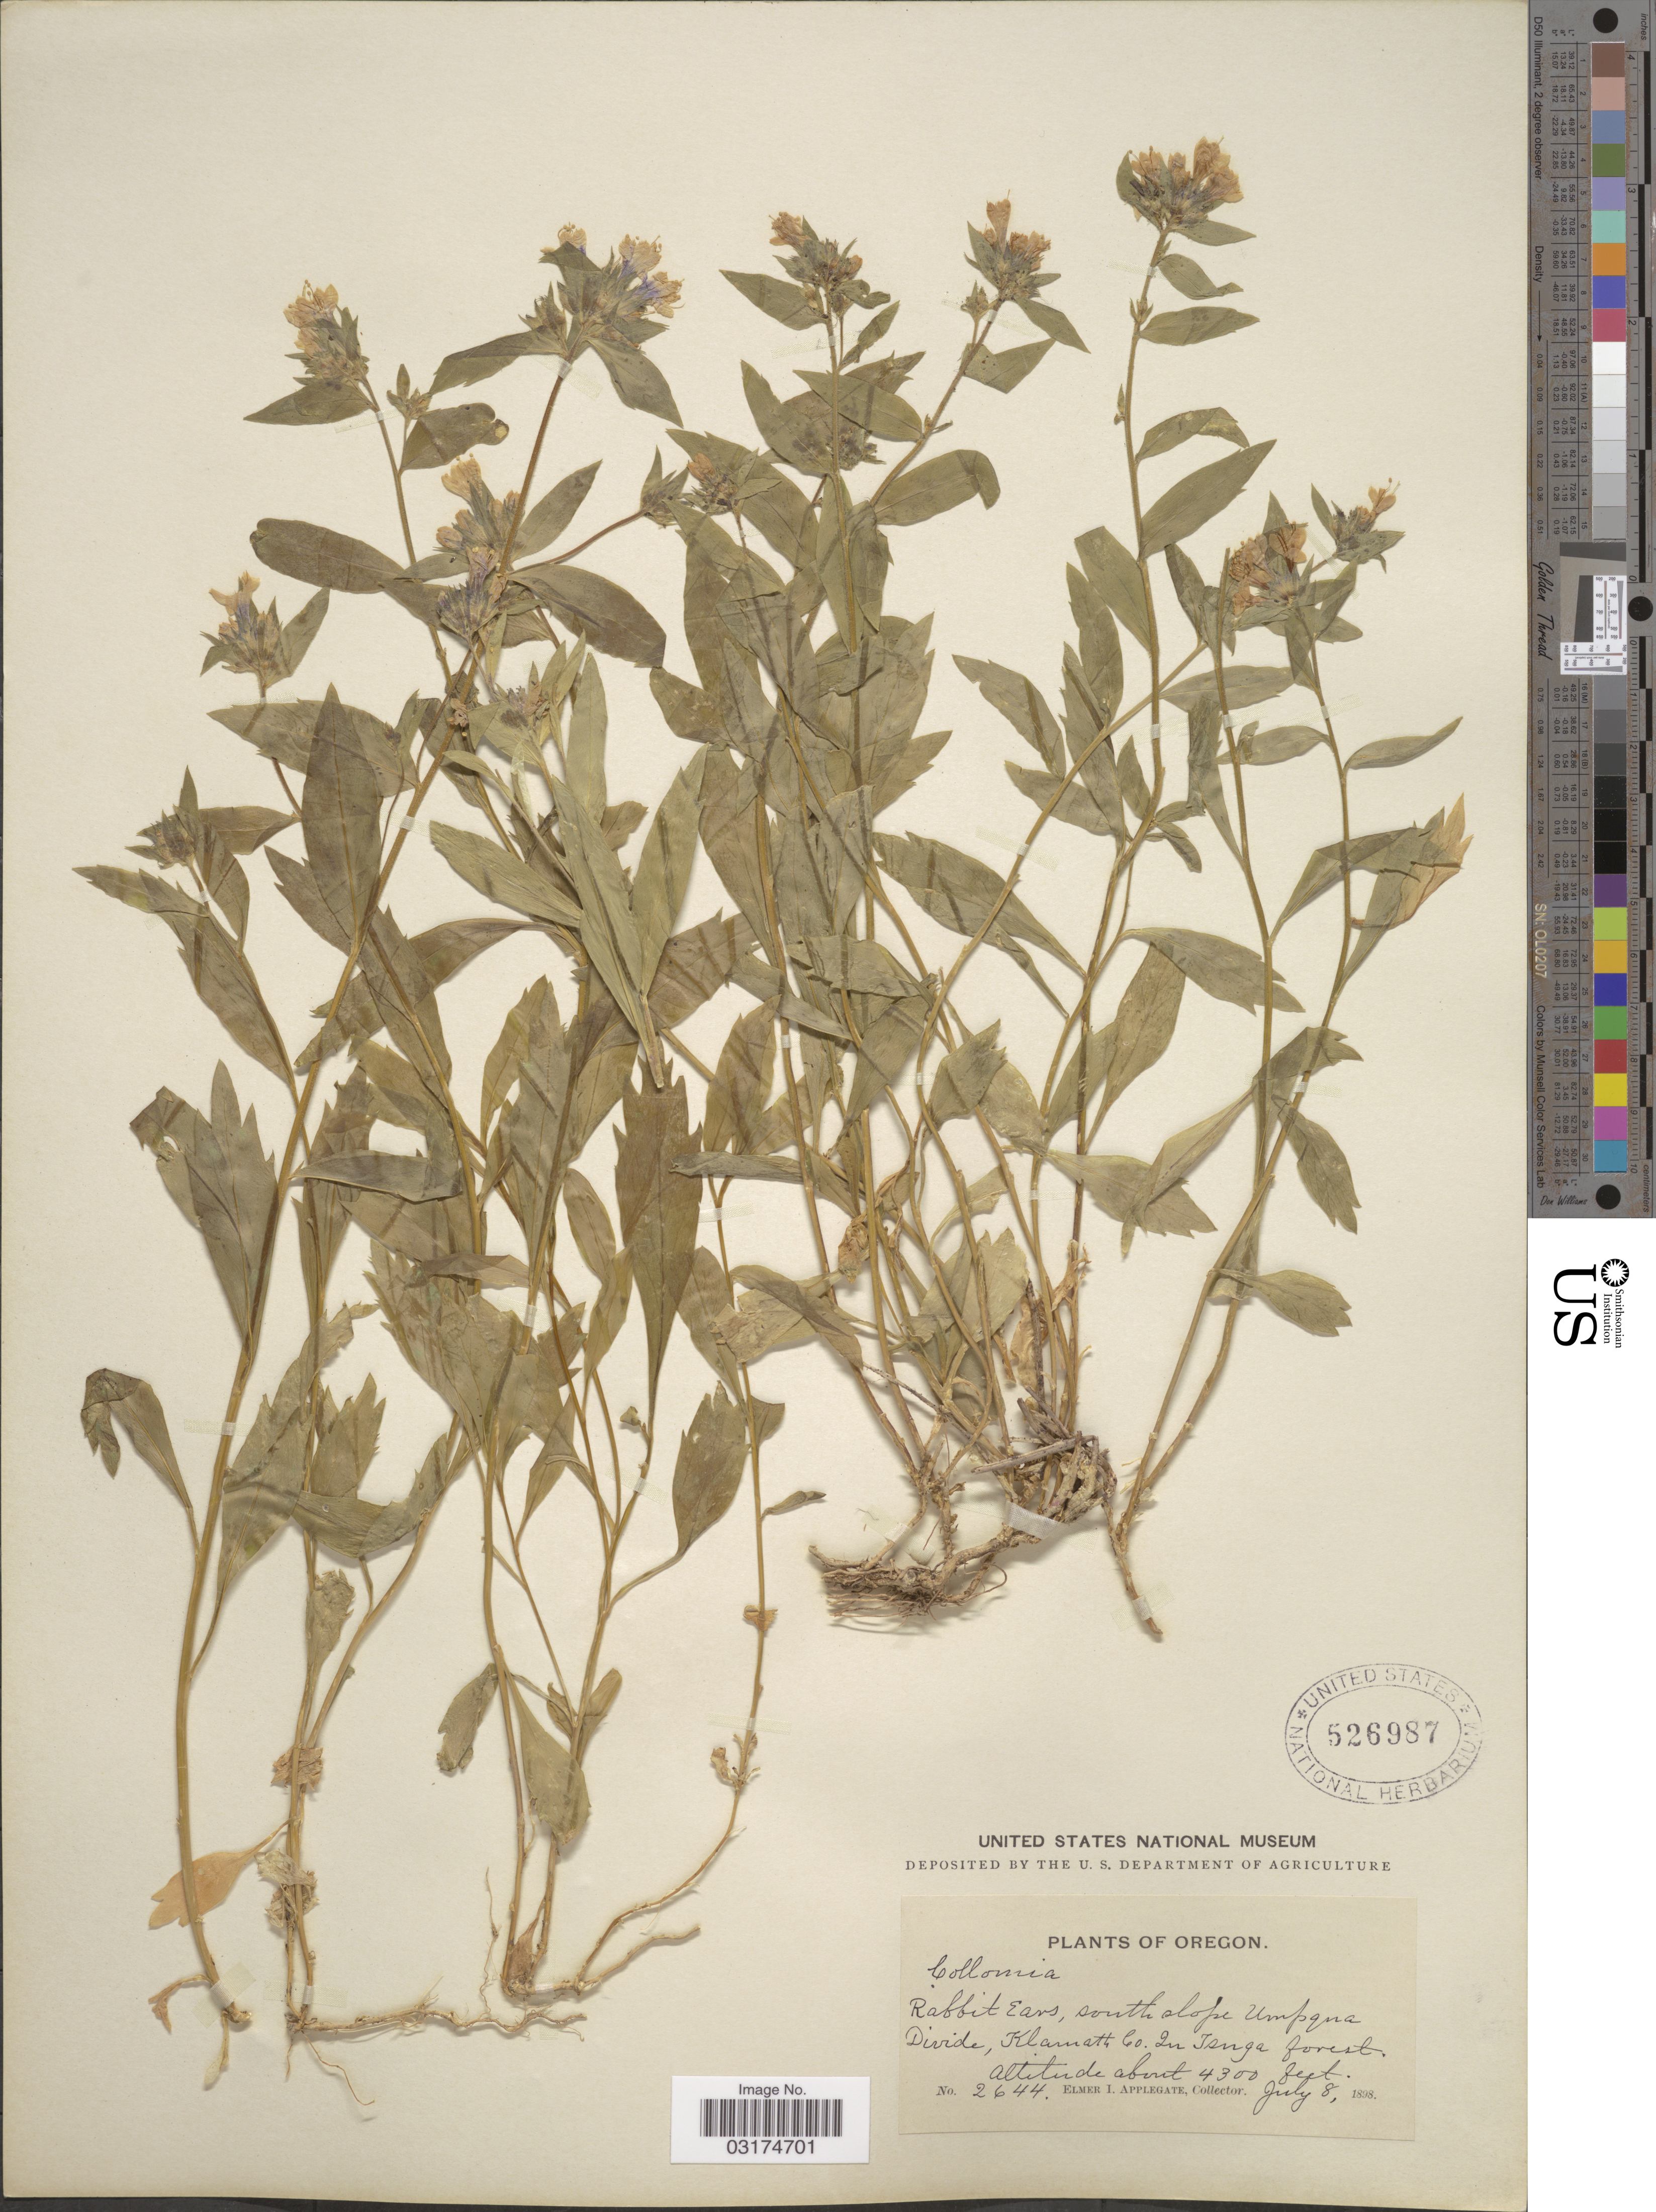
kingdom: Plantae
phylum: Tracheophyta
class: Magnoliopsida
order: Ericales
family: Polemoniaceae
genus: Collomia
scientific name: Collomia mazama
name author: Coville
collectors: E. I. Applegate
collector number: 2644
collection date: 1898-07-08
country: United States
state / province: Oregon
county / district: Klamath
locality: Rabbit Ears, south slope Umpqua Divide, Klamath Co. In Tsuga forest.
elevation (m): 1311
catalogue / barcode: US 526987